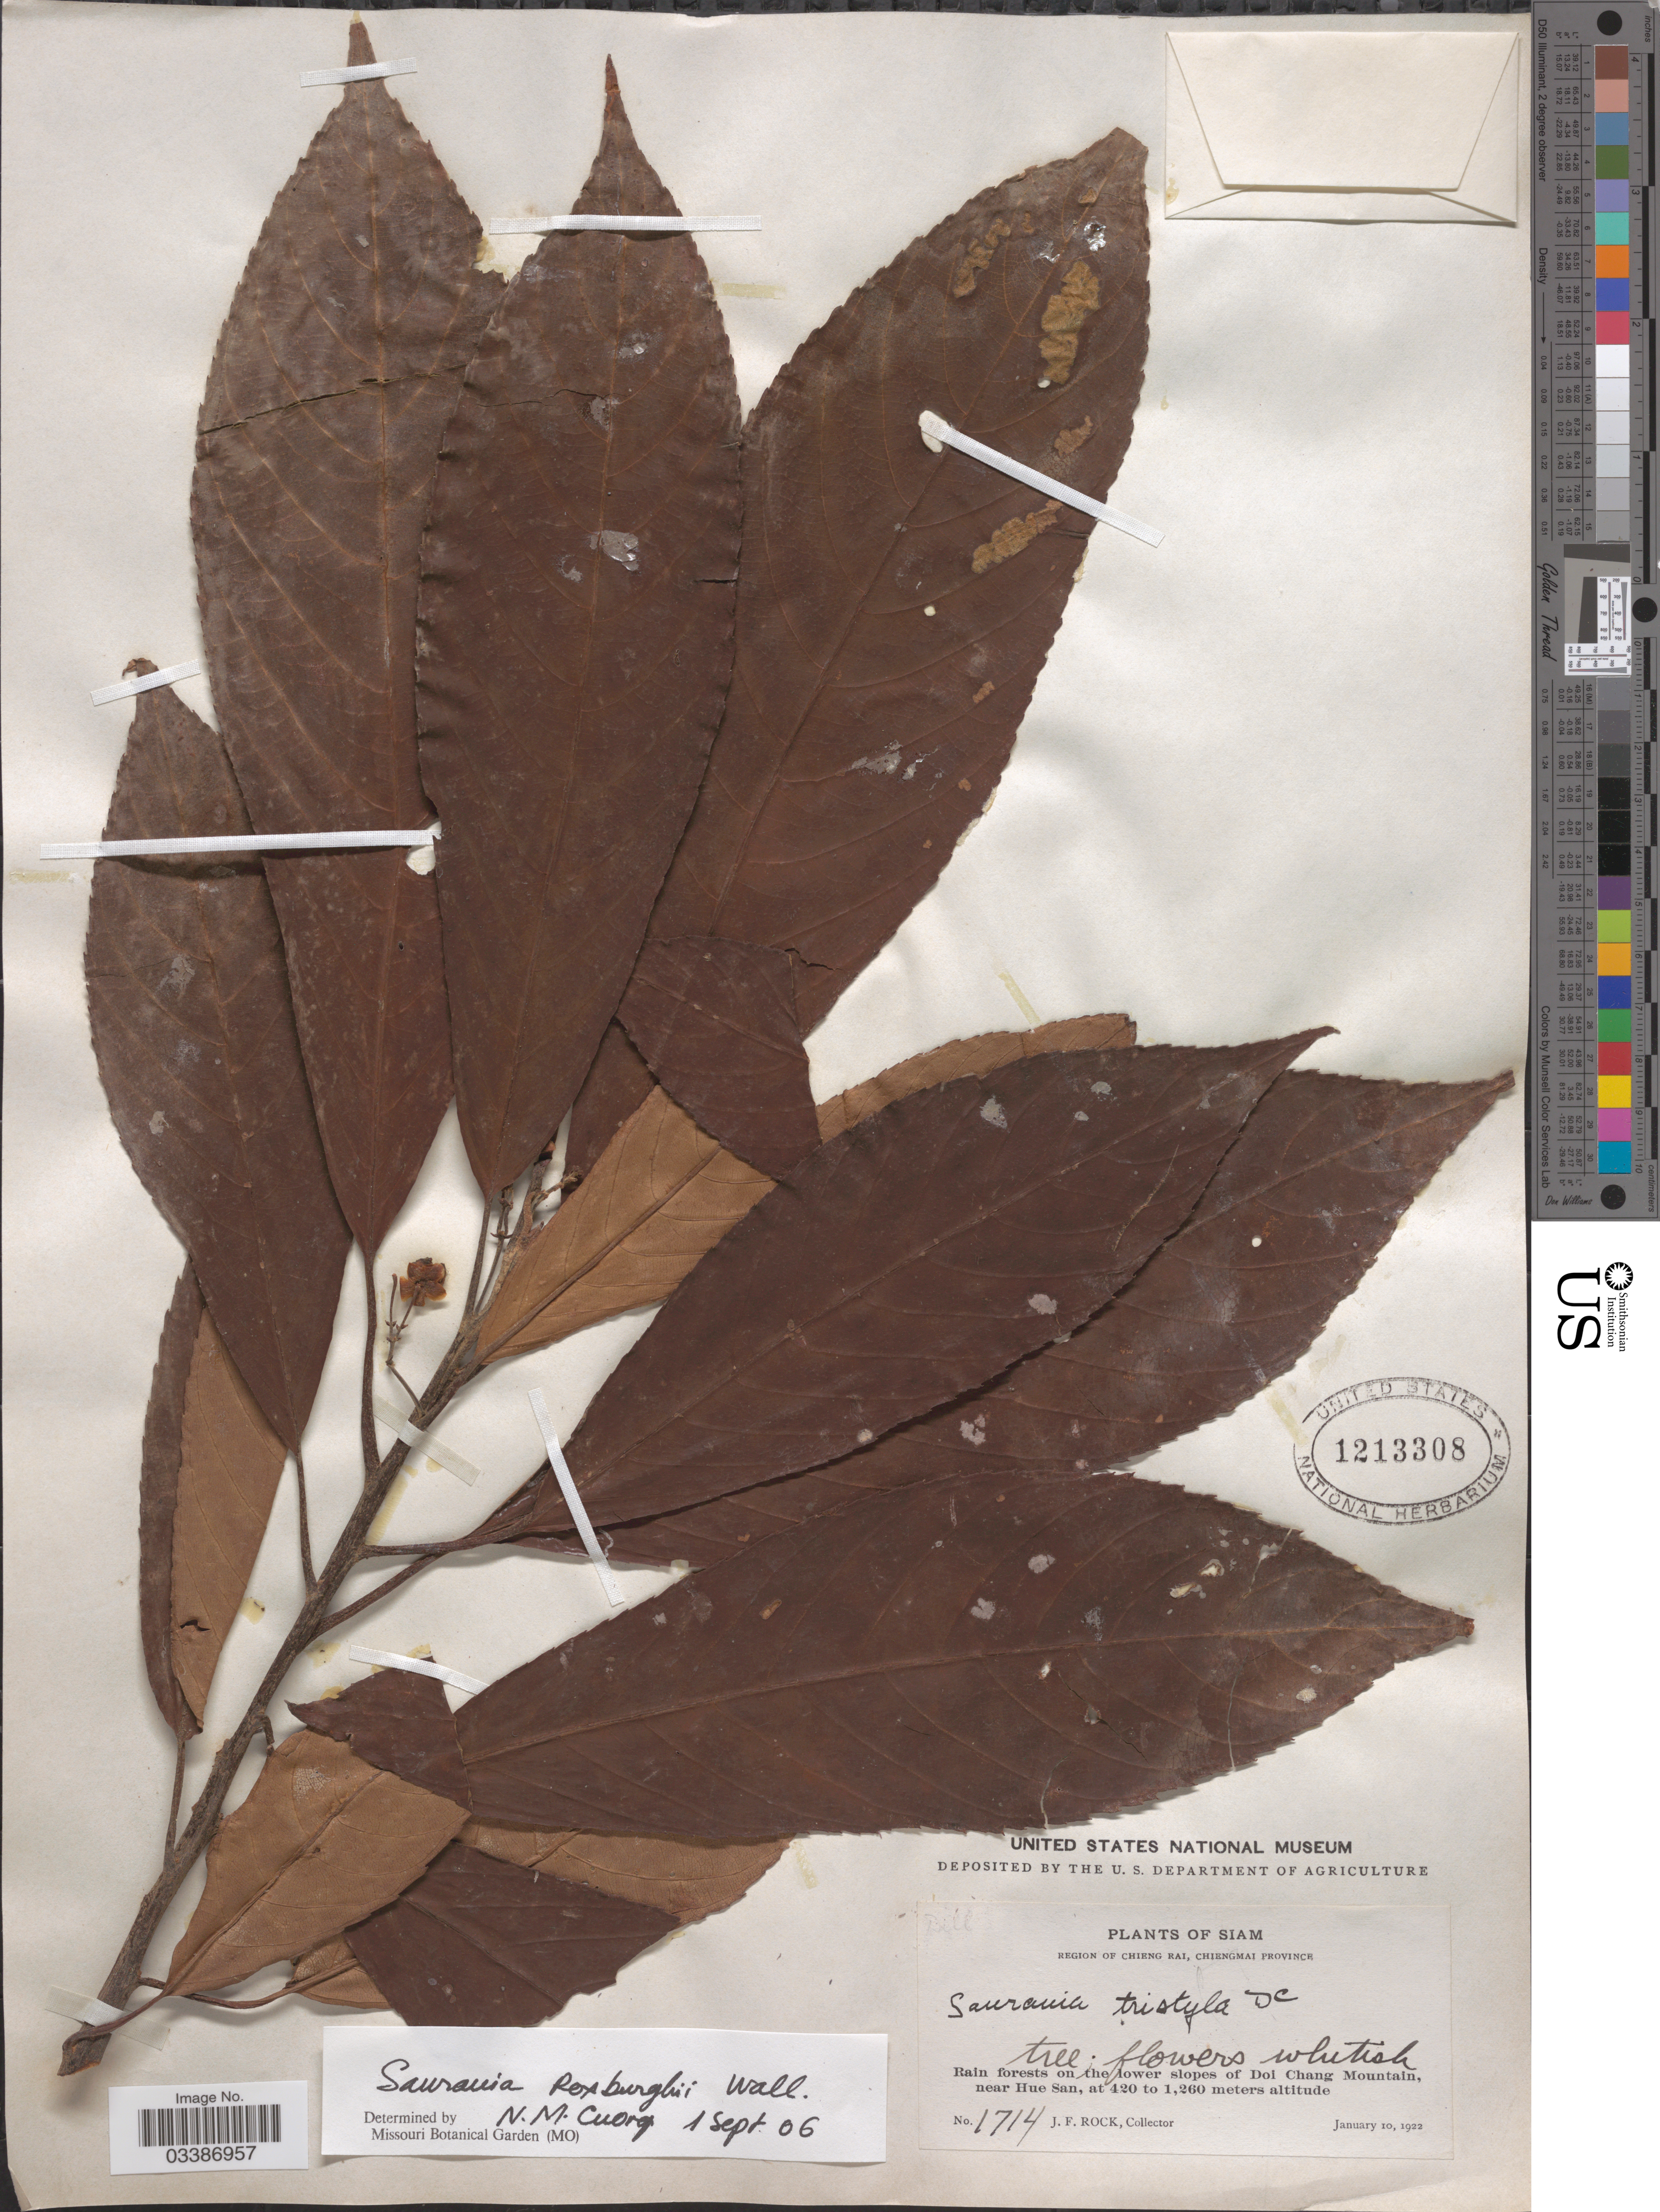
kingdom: Plantae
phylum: Tracheophyta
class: Magnoliopsida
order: Ericales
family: Actinidiaceae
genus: Saurauia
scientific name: Saurauia roxburghii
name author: Wall.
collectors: J. Rock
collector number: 1714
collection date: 1922-01-10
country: Thailand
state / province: Chiang Mai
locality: Siam. Chieng Rai, Chiengmai Province. Rain forests on the lower slopes of Doi Chang Mountain, near Hue San.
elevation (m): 420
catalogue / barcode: US 1213308